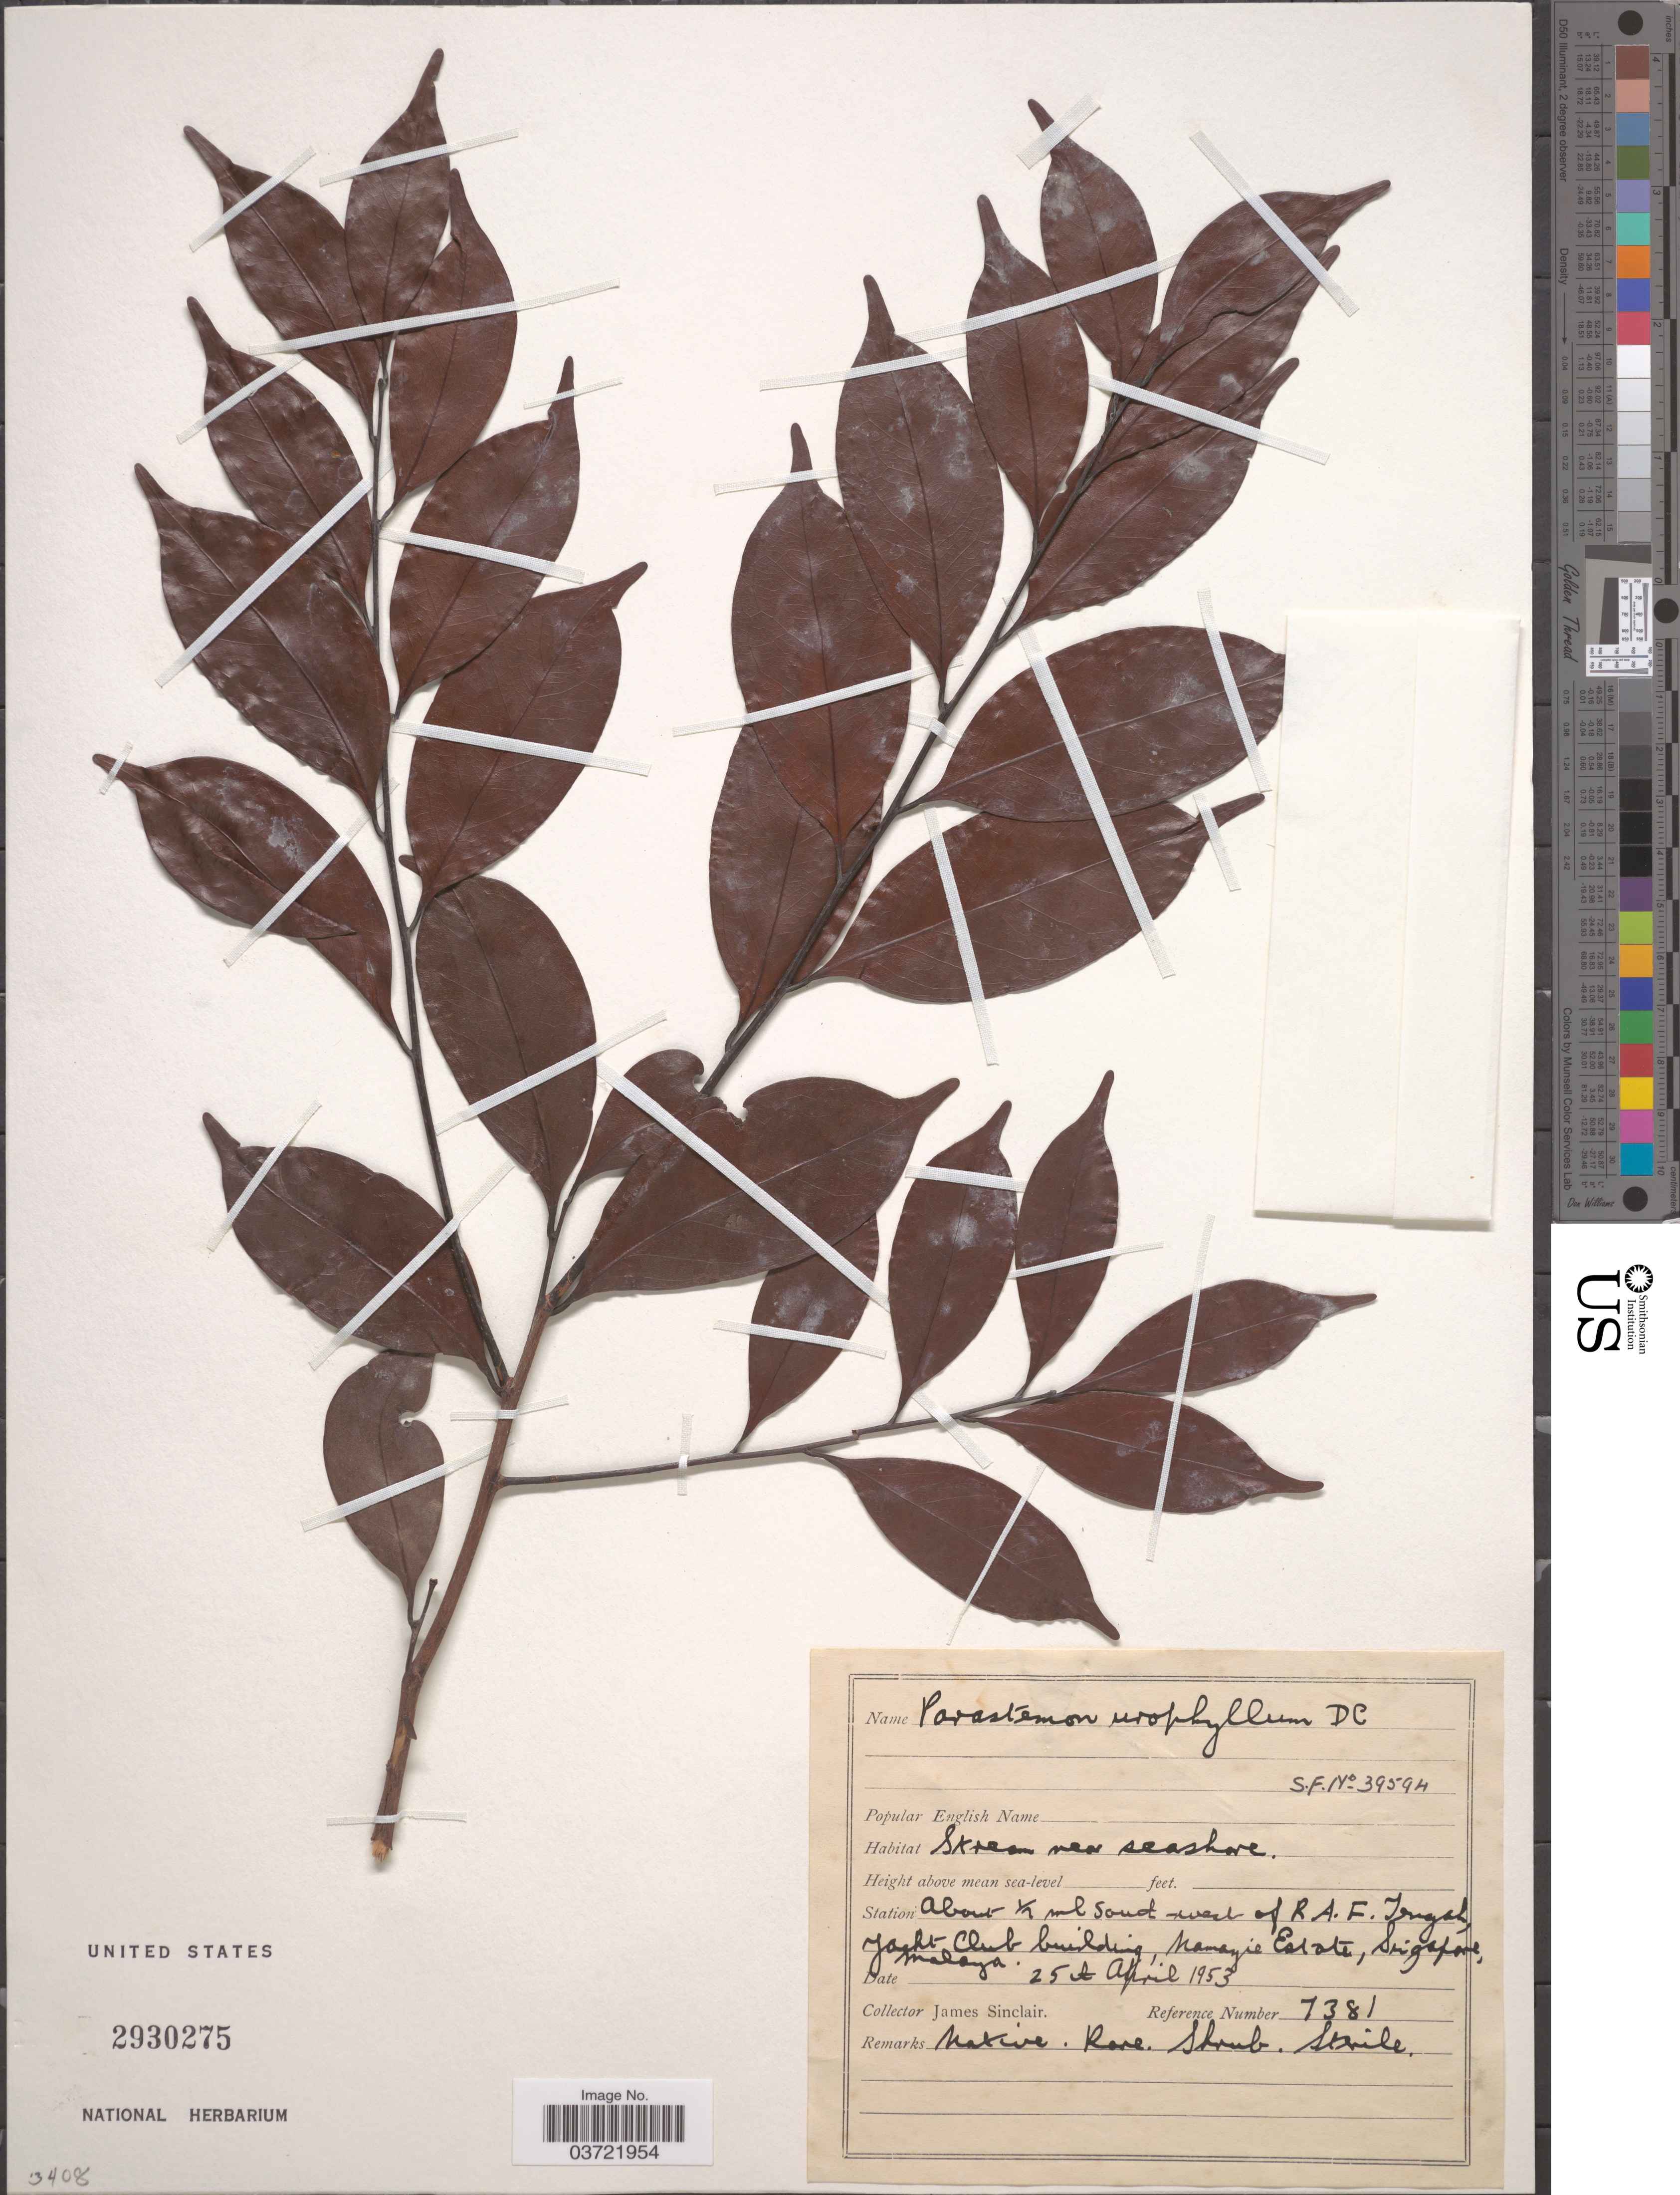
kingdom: Plantae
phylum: Tracheophyta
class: Magnoliopsida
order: Malpighiales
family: Chrysobalanaceae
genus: Parastemon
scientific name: Parastemon urophyllus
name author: (Wall. ex A. DC.) A. DC.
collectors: J. Sinclair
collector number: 7381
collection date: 1953-04-25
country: Singapore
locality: Station about ½ ml south-west of R. A. F. Tengah, Yacht Club building, Namazie Estate, Malaya.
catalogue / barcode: US 2930275